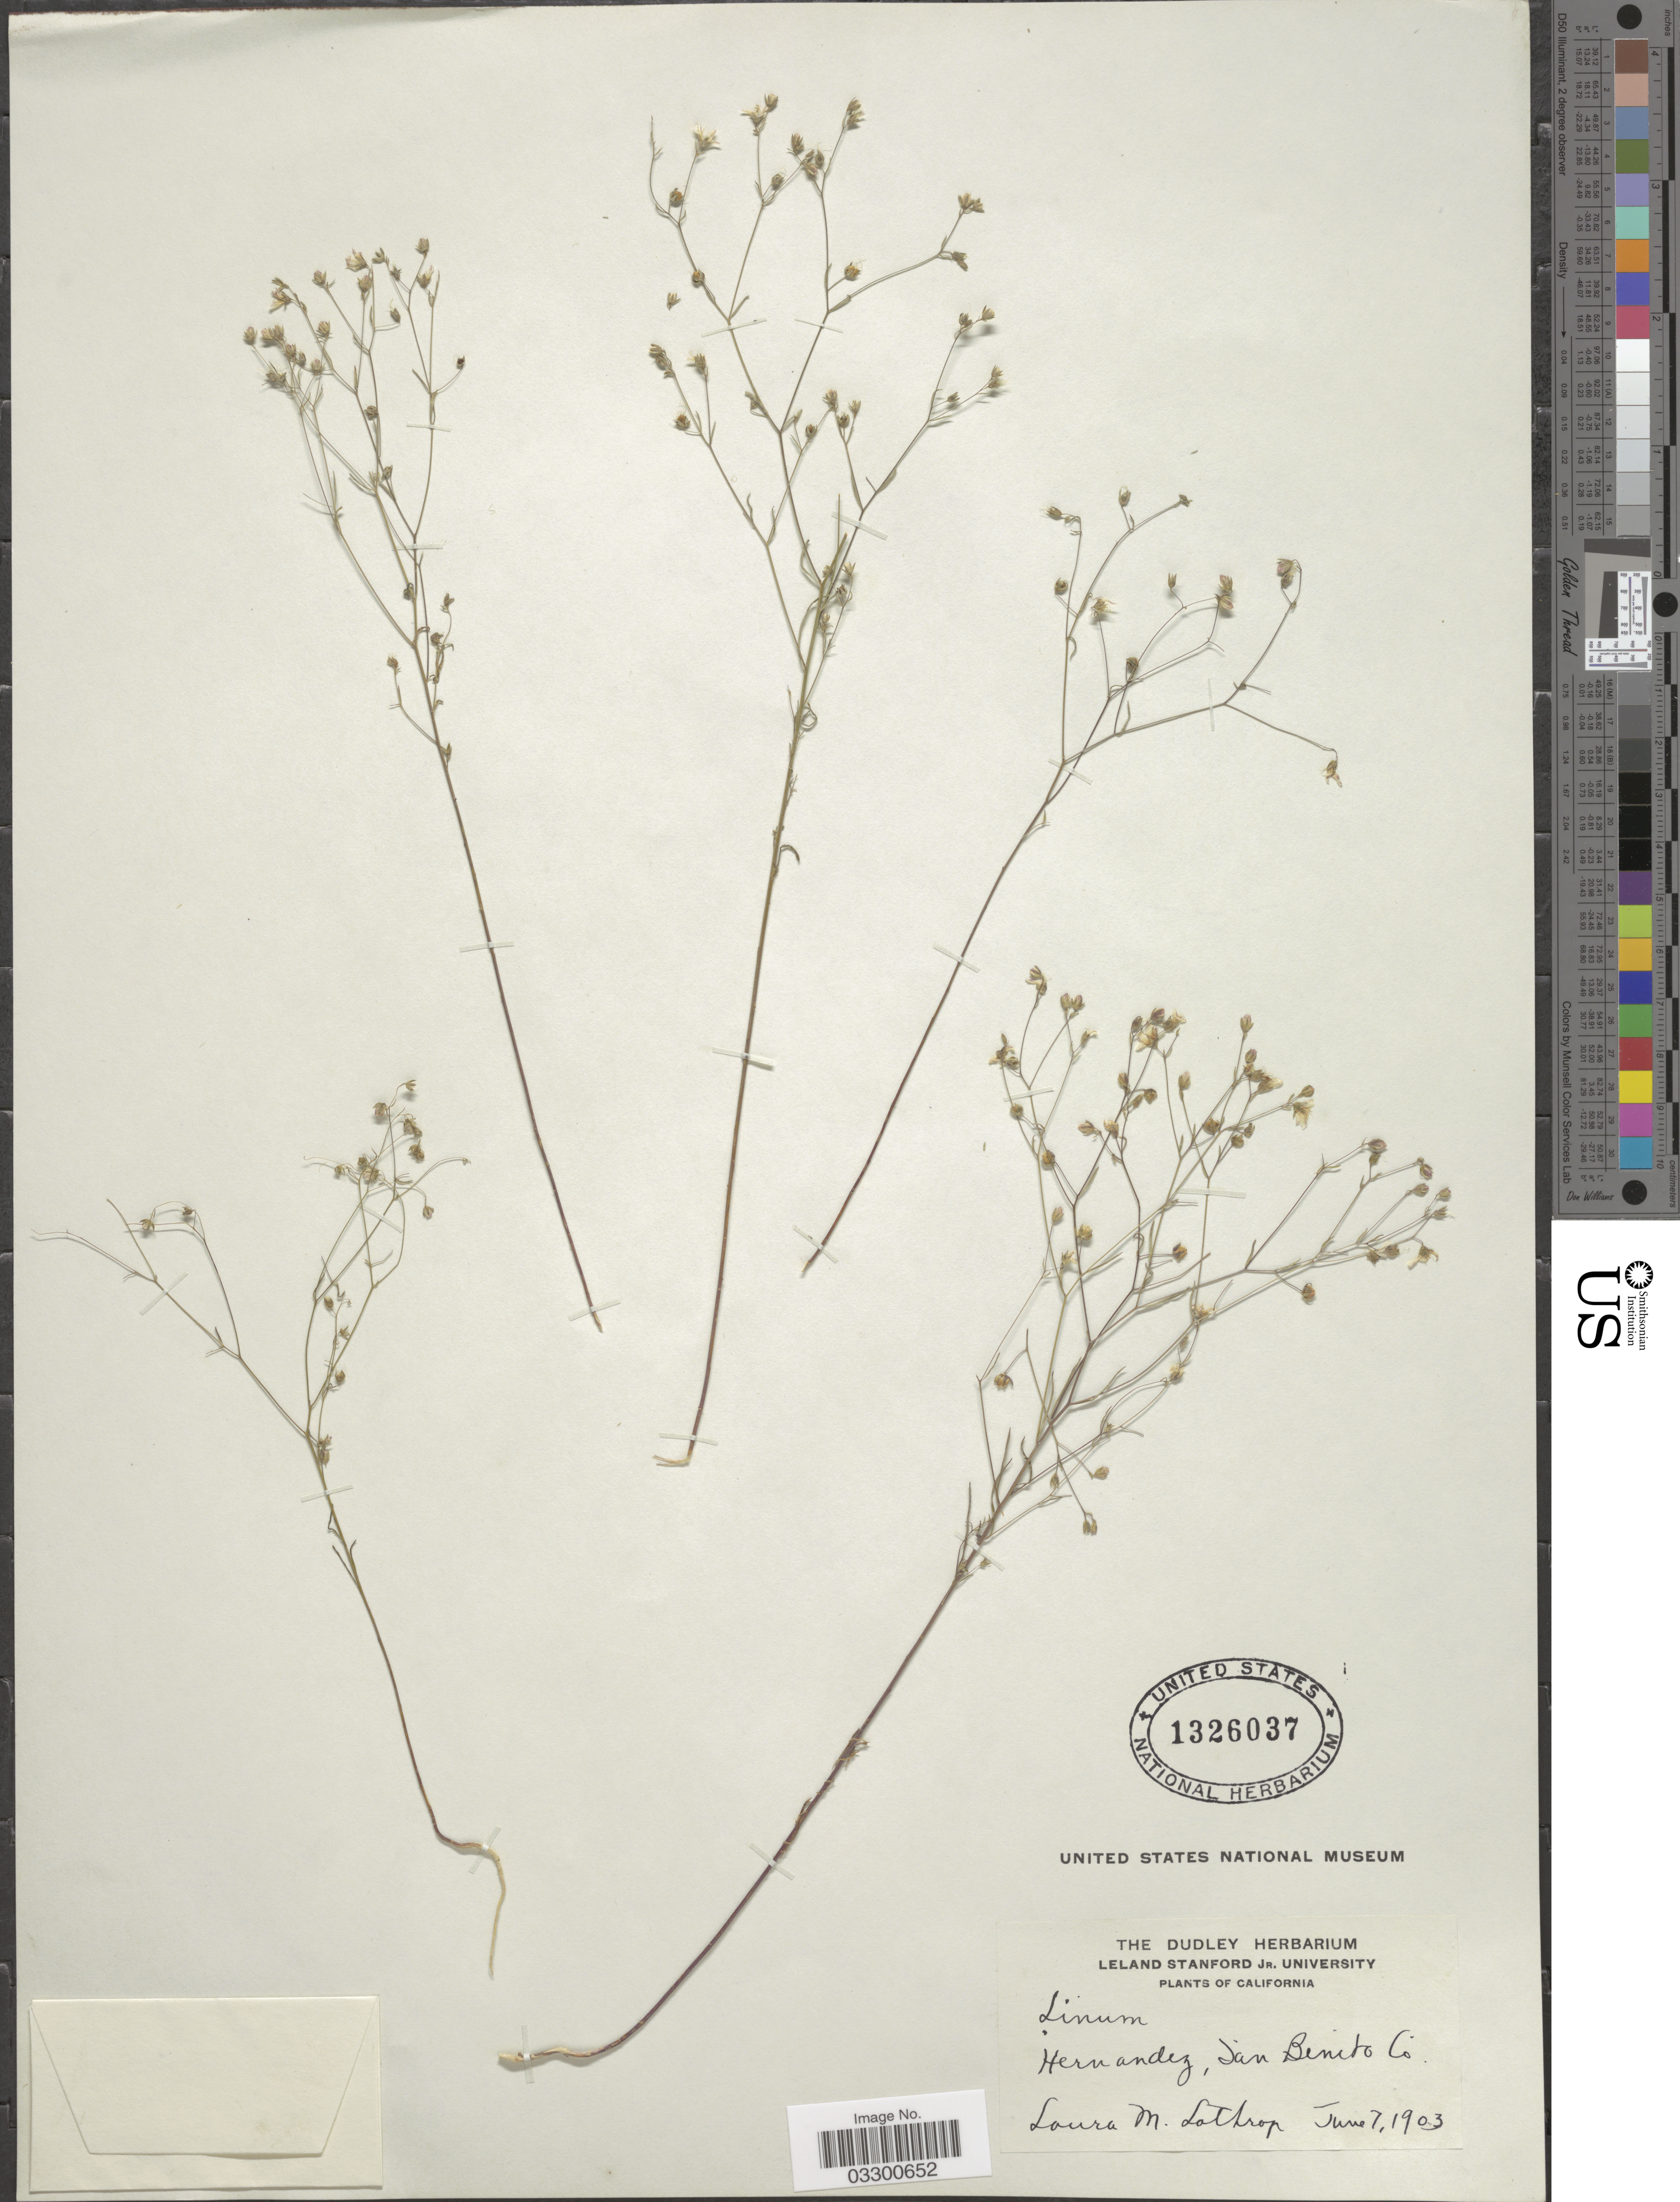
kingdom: Plantae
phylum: Tracheophyta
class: Magnoliopsida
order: Malpighiales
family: Linaceae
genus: Linum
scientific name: Linum disjunctum (H. Sharsm.) comb. nov. ined.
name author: (H. Sharsm.)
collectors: L. M. Lathrop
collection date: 1903-06-07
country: United States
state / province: California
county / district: San Benito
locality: Hernandez, San Benito Co.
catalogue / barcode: US 1326037